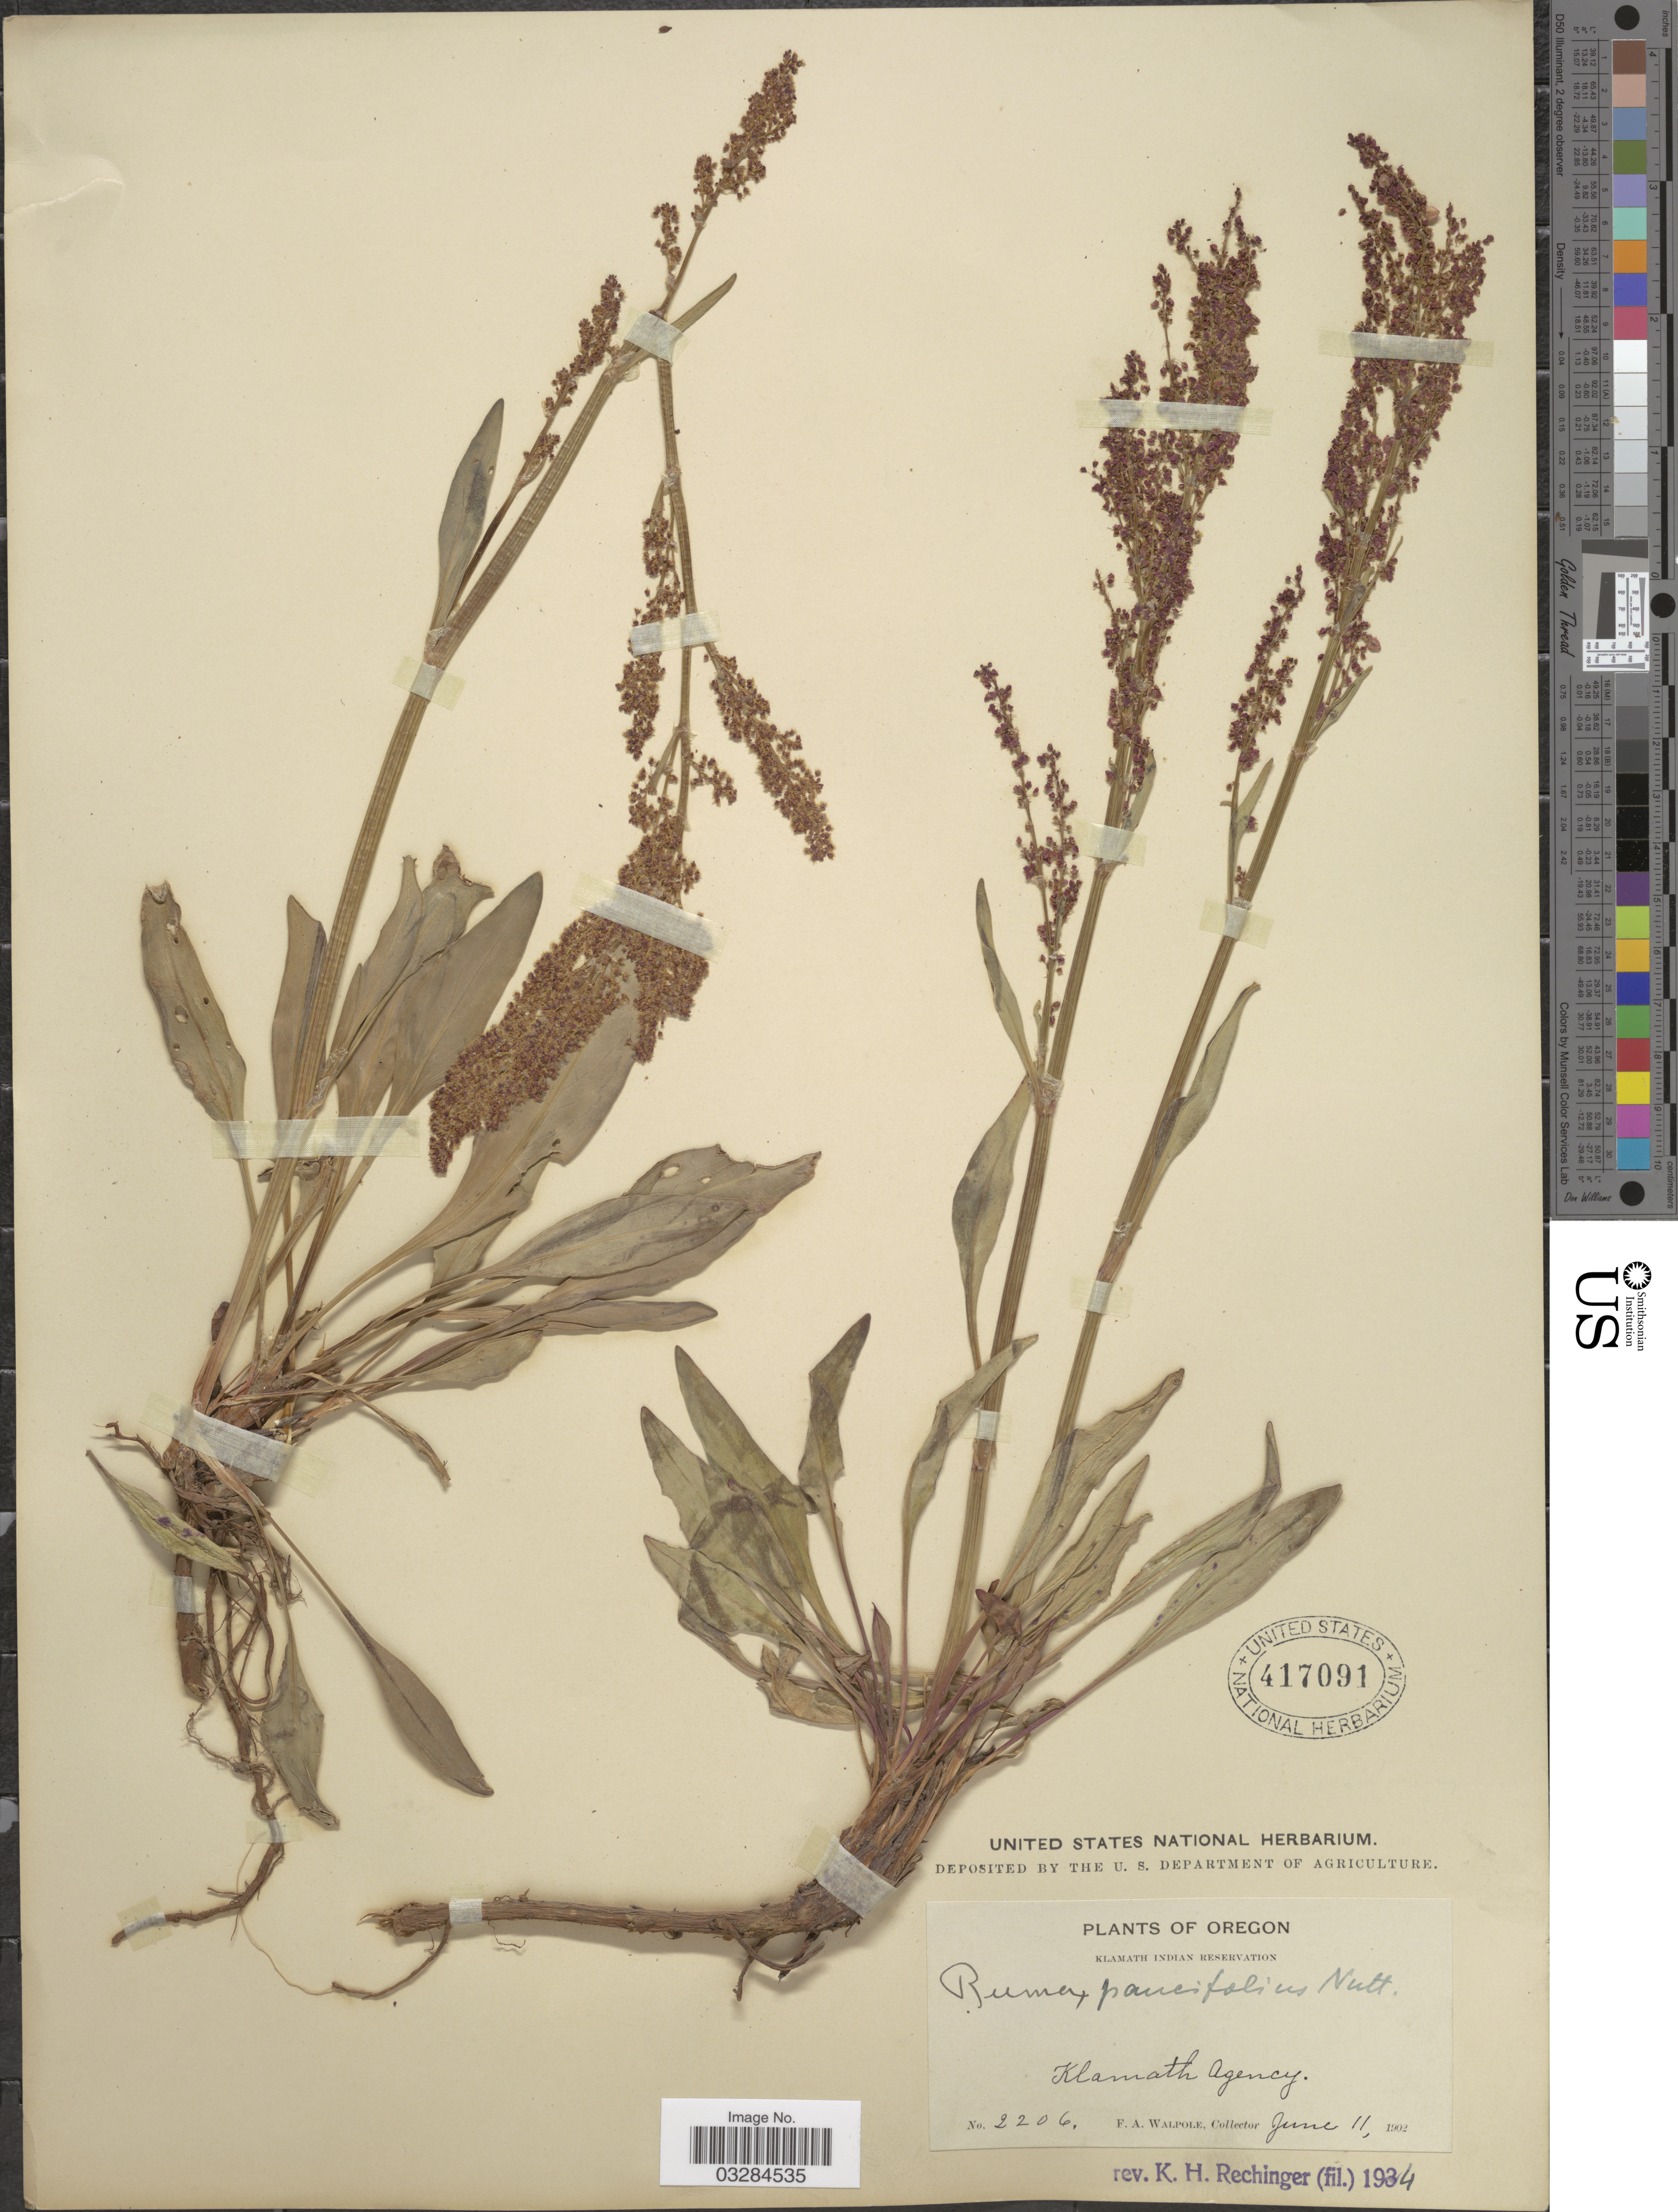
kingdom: Plantae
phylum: Tracheophyta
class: Magnoliopsida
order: Caryophyllales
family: Polygonaceae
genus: Rumex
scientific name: Rumex paucifolius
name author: Nutt.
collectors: F. Walpole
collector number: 2206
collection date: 1902-06-11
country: United States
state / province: Oregon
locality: Klamath Indian Reservation, Klamath Agency.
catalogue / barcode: US 417091